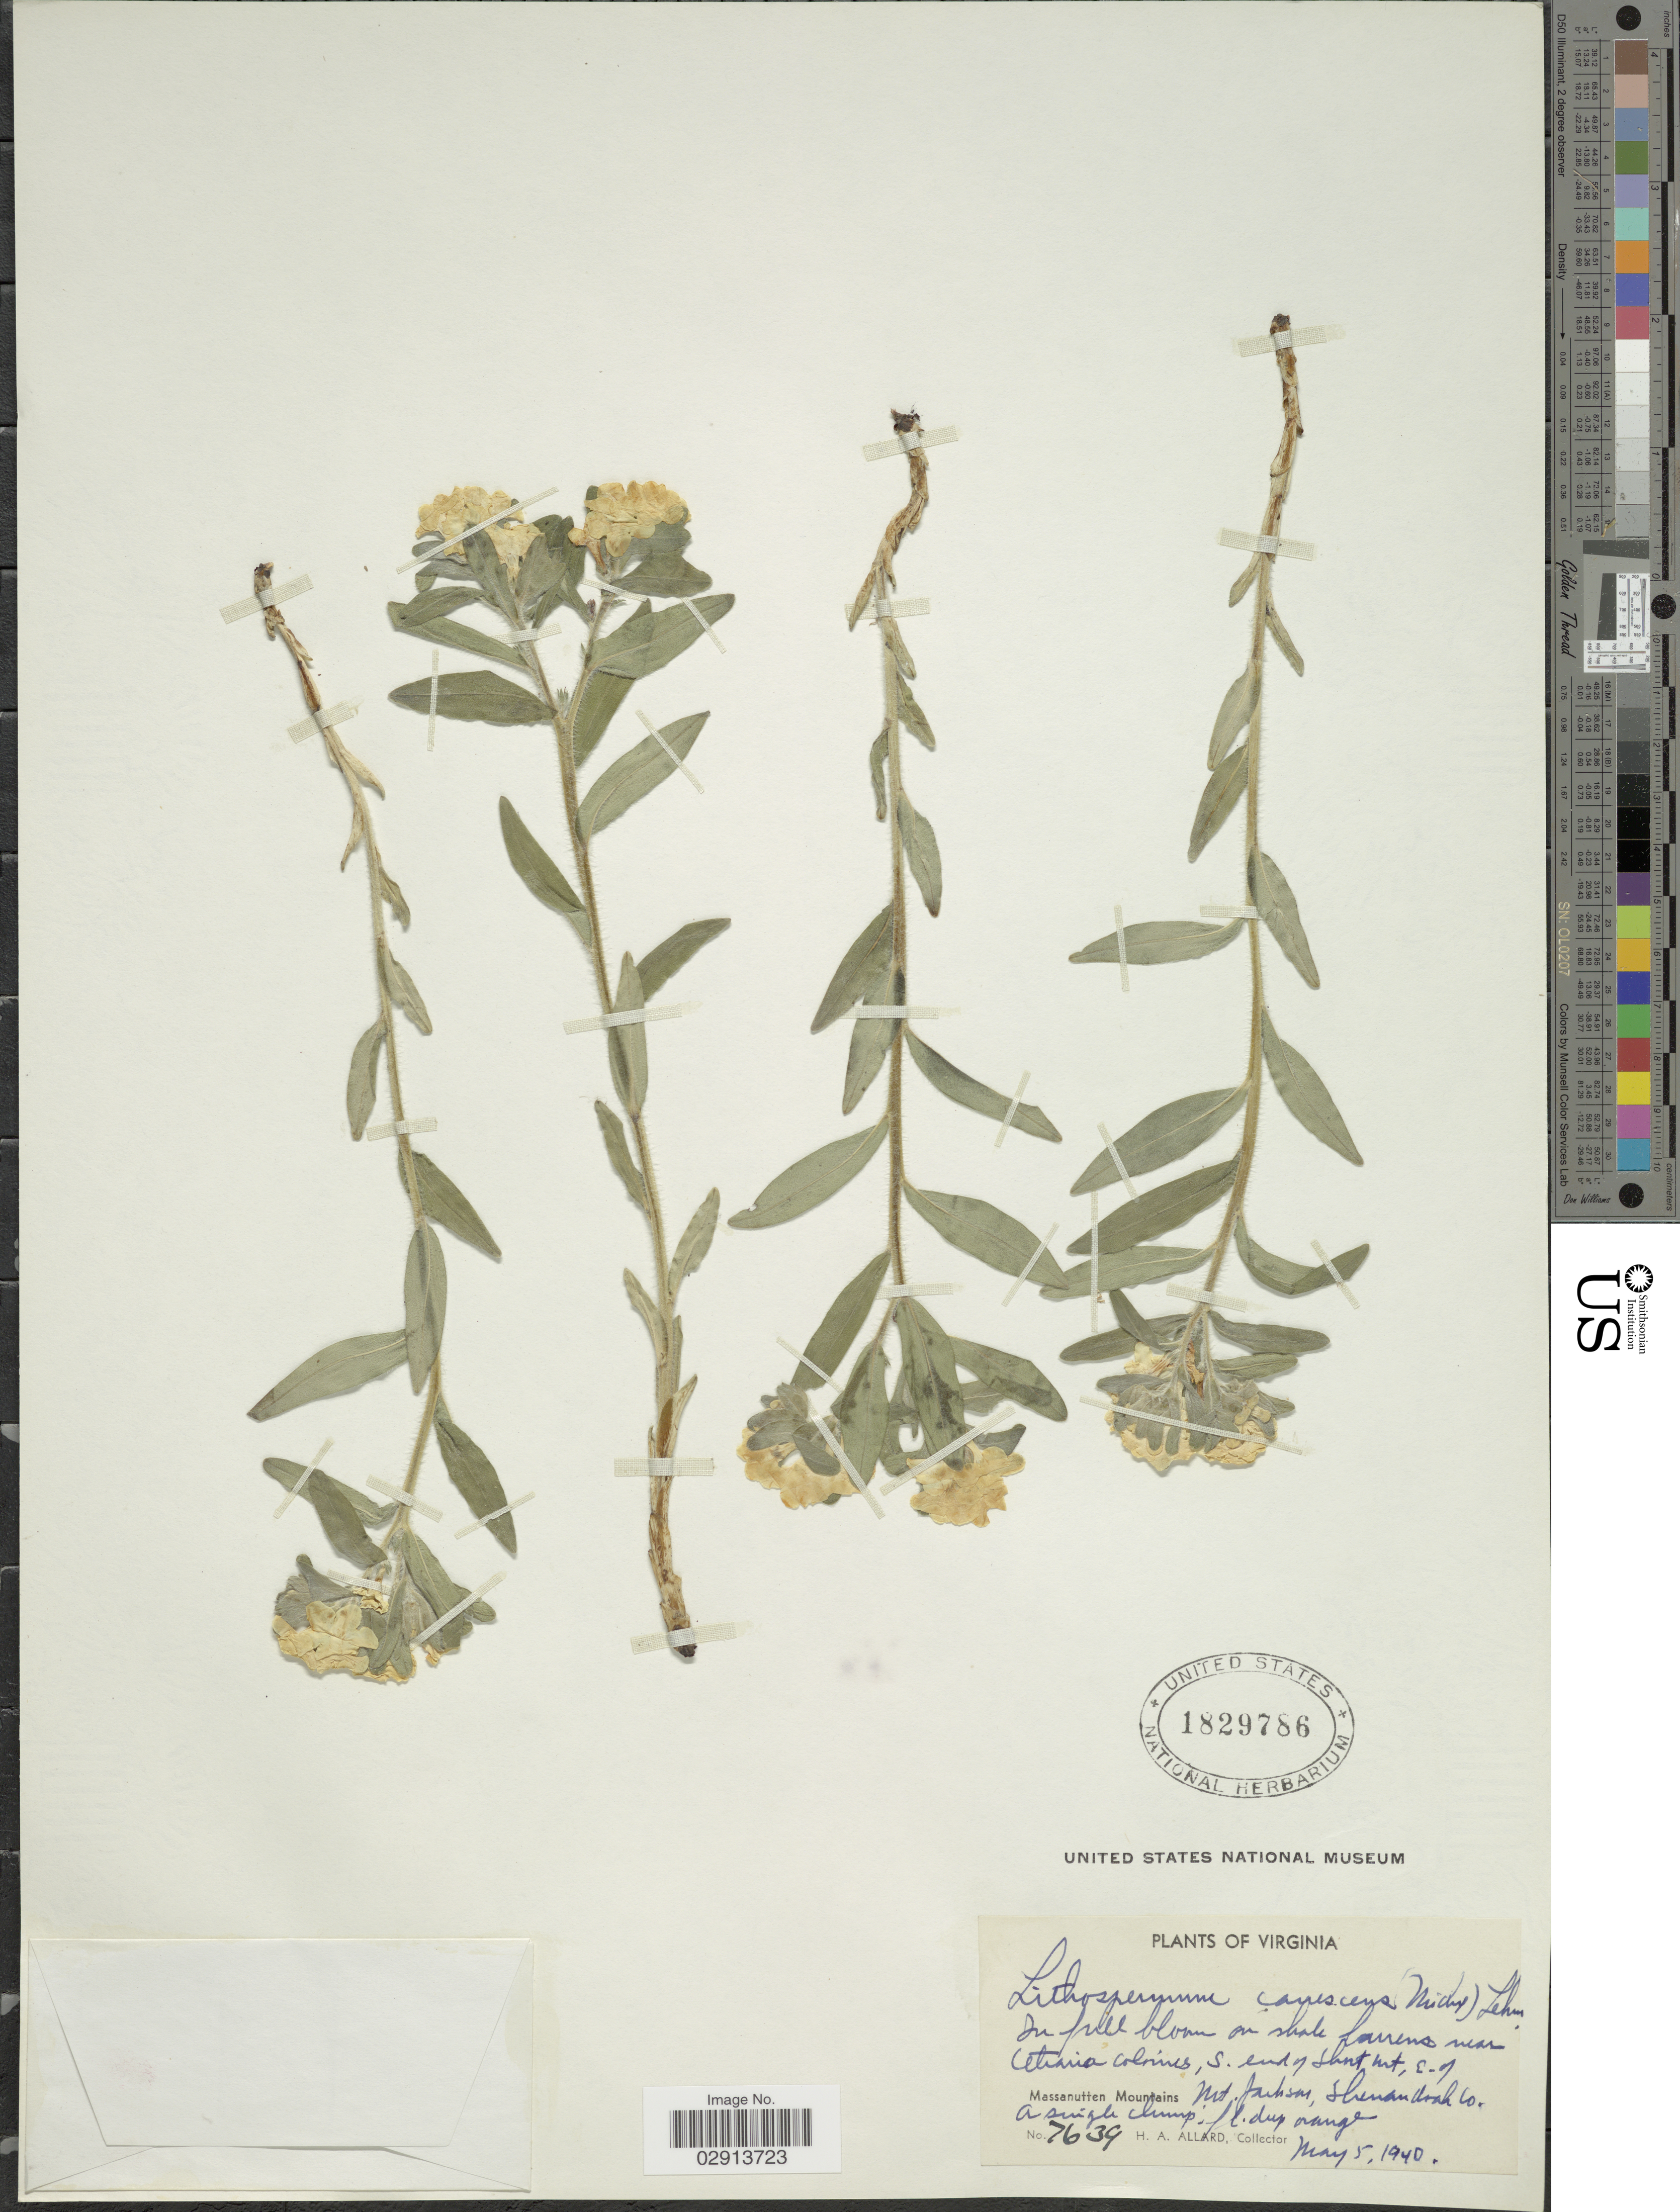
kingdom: Plantae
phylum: Tracheophyta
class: Magnoliopsida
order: Boraginales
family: Boraginaceae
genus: Lithospermum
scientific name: Lithospermum canescens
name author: (Michx.) Lehm.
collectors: H. A. Allard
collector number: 7639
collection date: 1940-05-05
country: United States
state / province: Virginia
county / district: Shenandoah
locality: In full bloom on shale barrens near Cetaria colines, S. end of Short Mt, E. of Mt. Jackson, Shenandoah Co. Massanutten Mountains.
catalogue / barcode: US 1829786